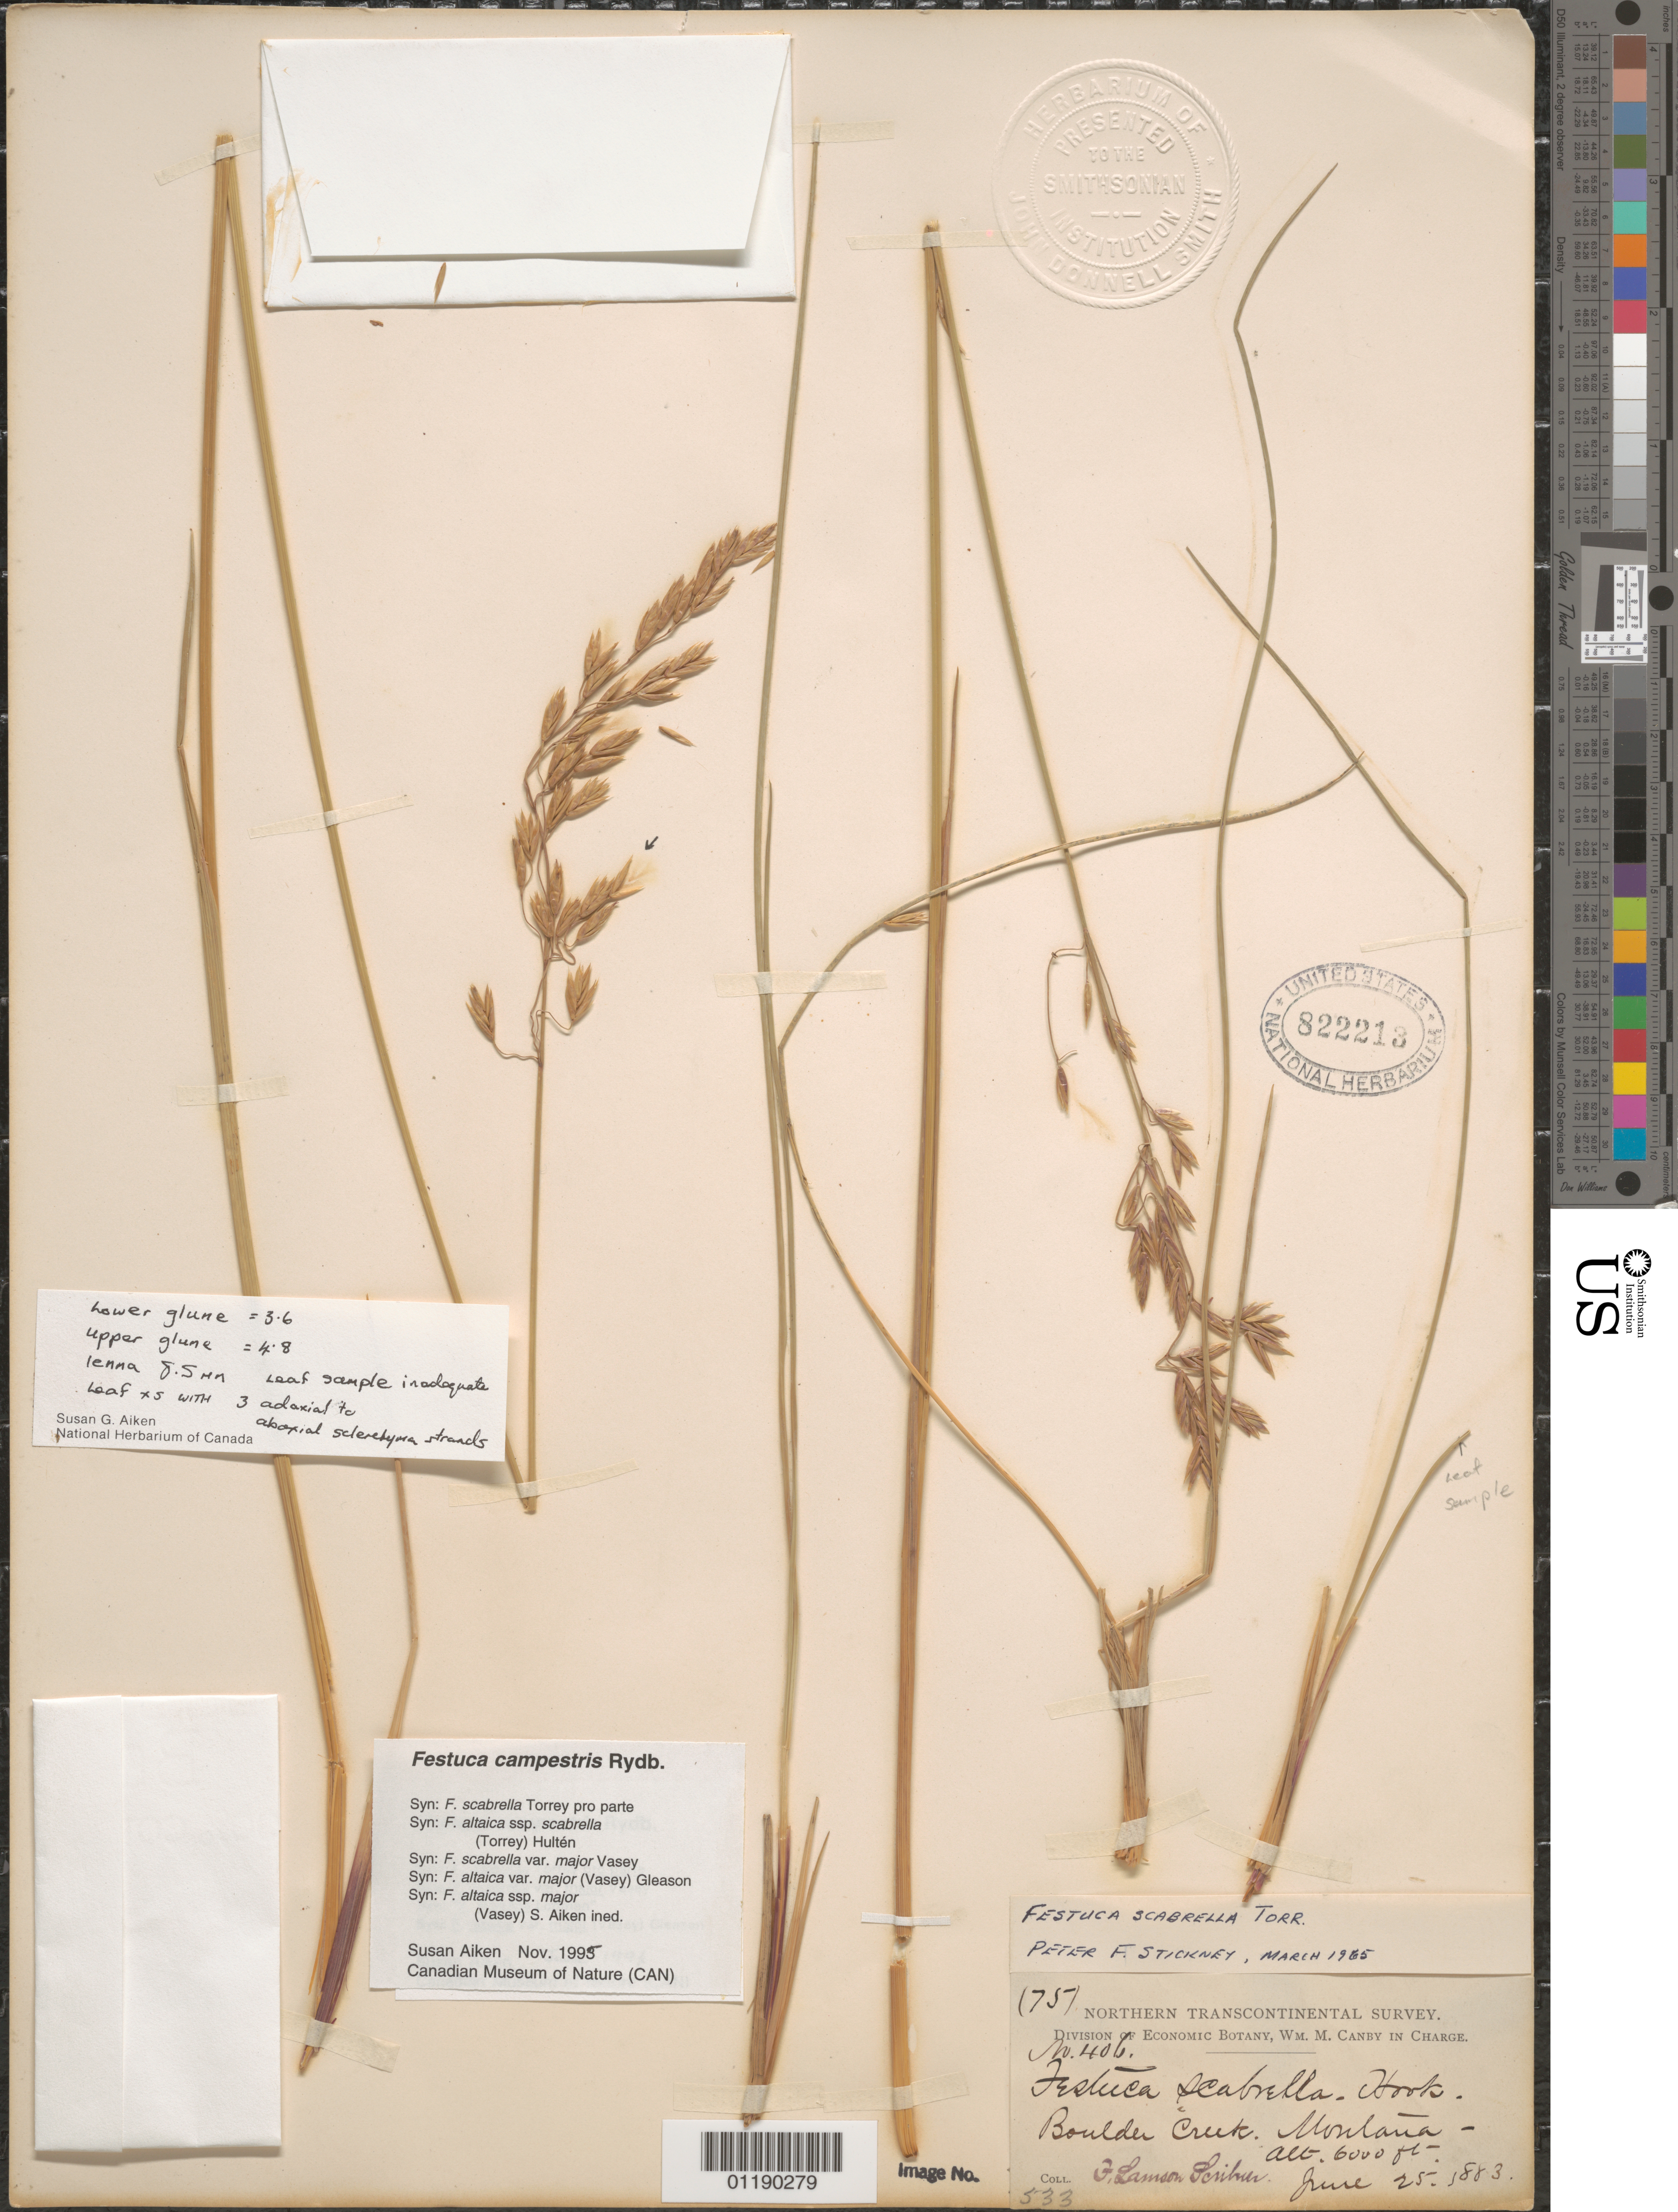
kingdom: Plantae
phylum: Tracheophyta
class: Liliopsida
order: Poales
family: Poaceae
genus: Festuca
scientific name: Festuca campestris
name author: Rydb.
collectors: F. L. Scribner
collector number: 406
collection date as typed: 25 Jun 1883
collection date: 1883-06-25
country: United States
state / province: Montana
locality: Boulder Creek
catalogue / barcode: US 822213